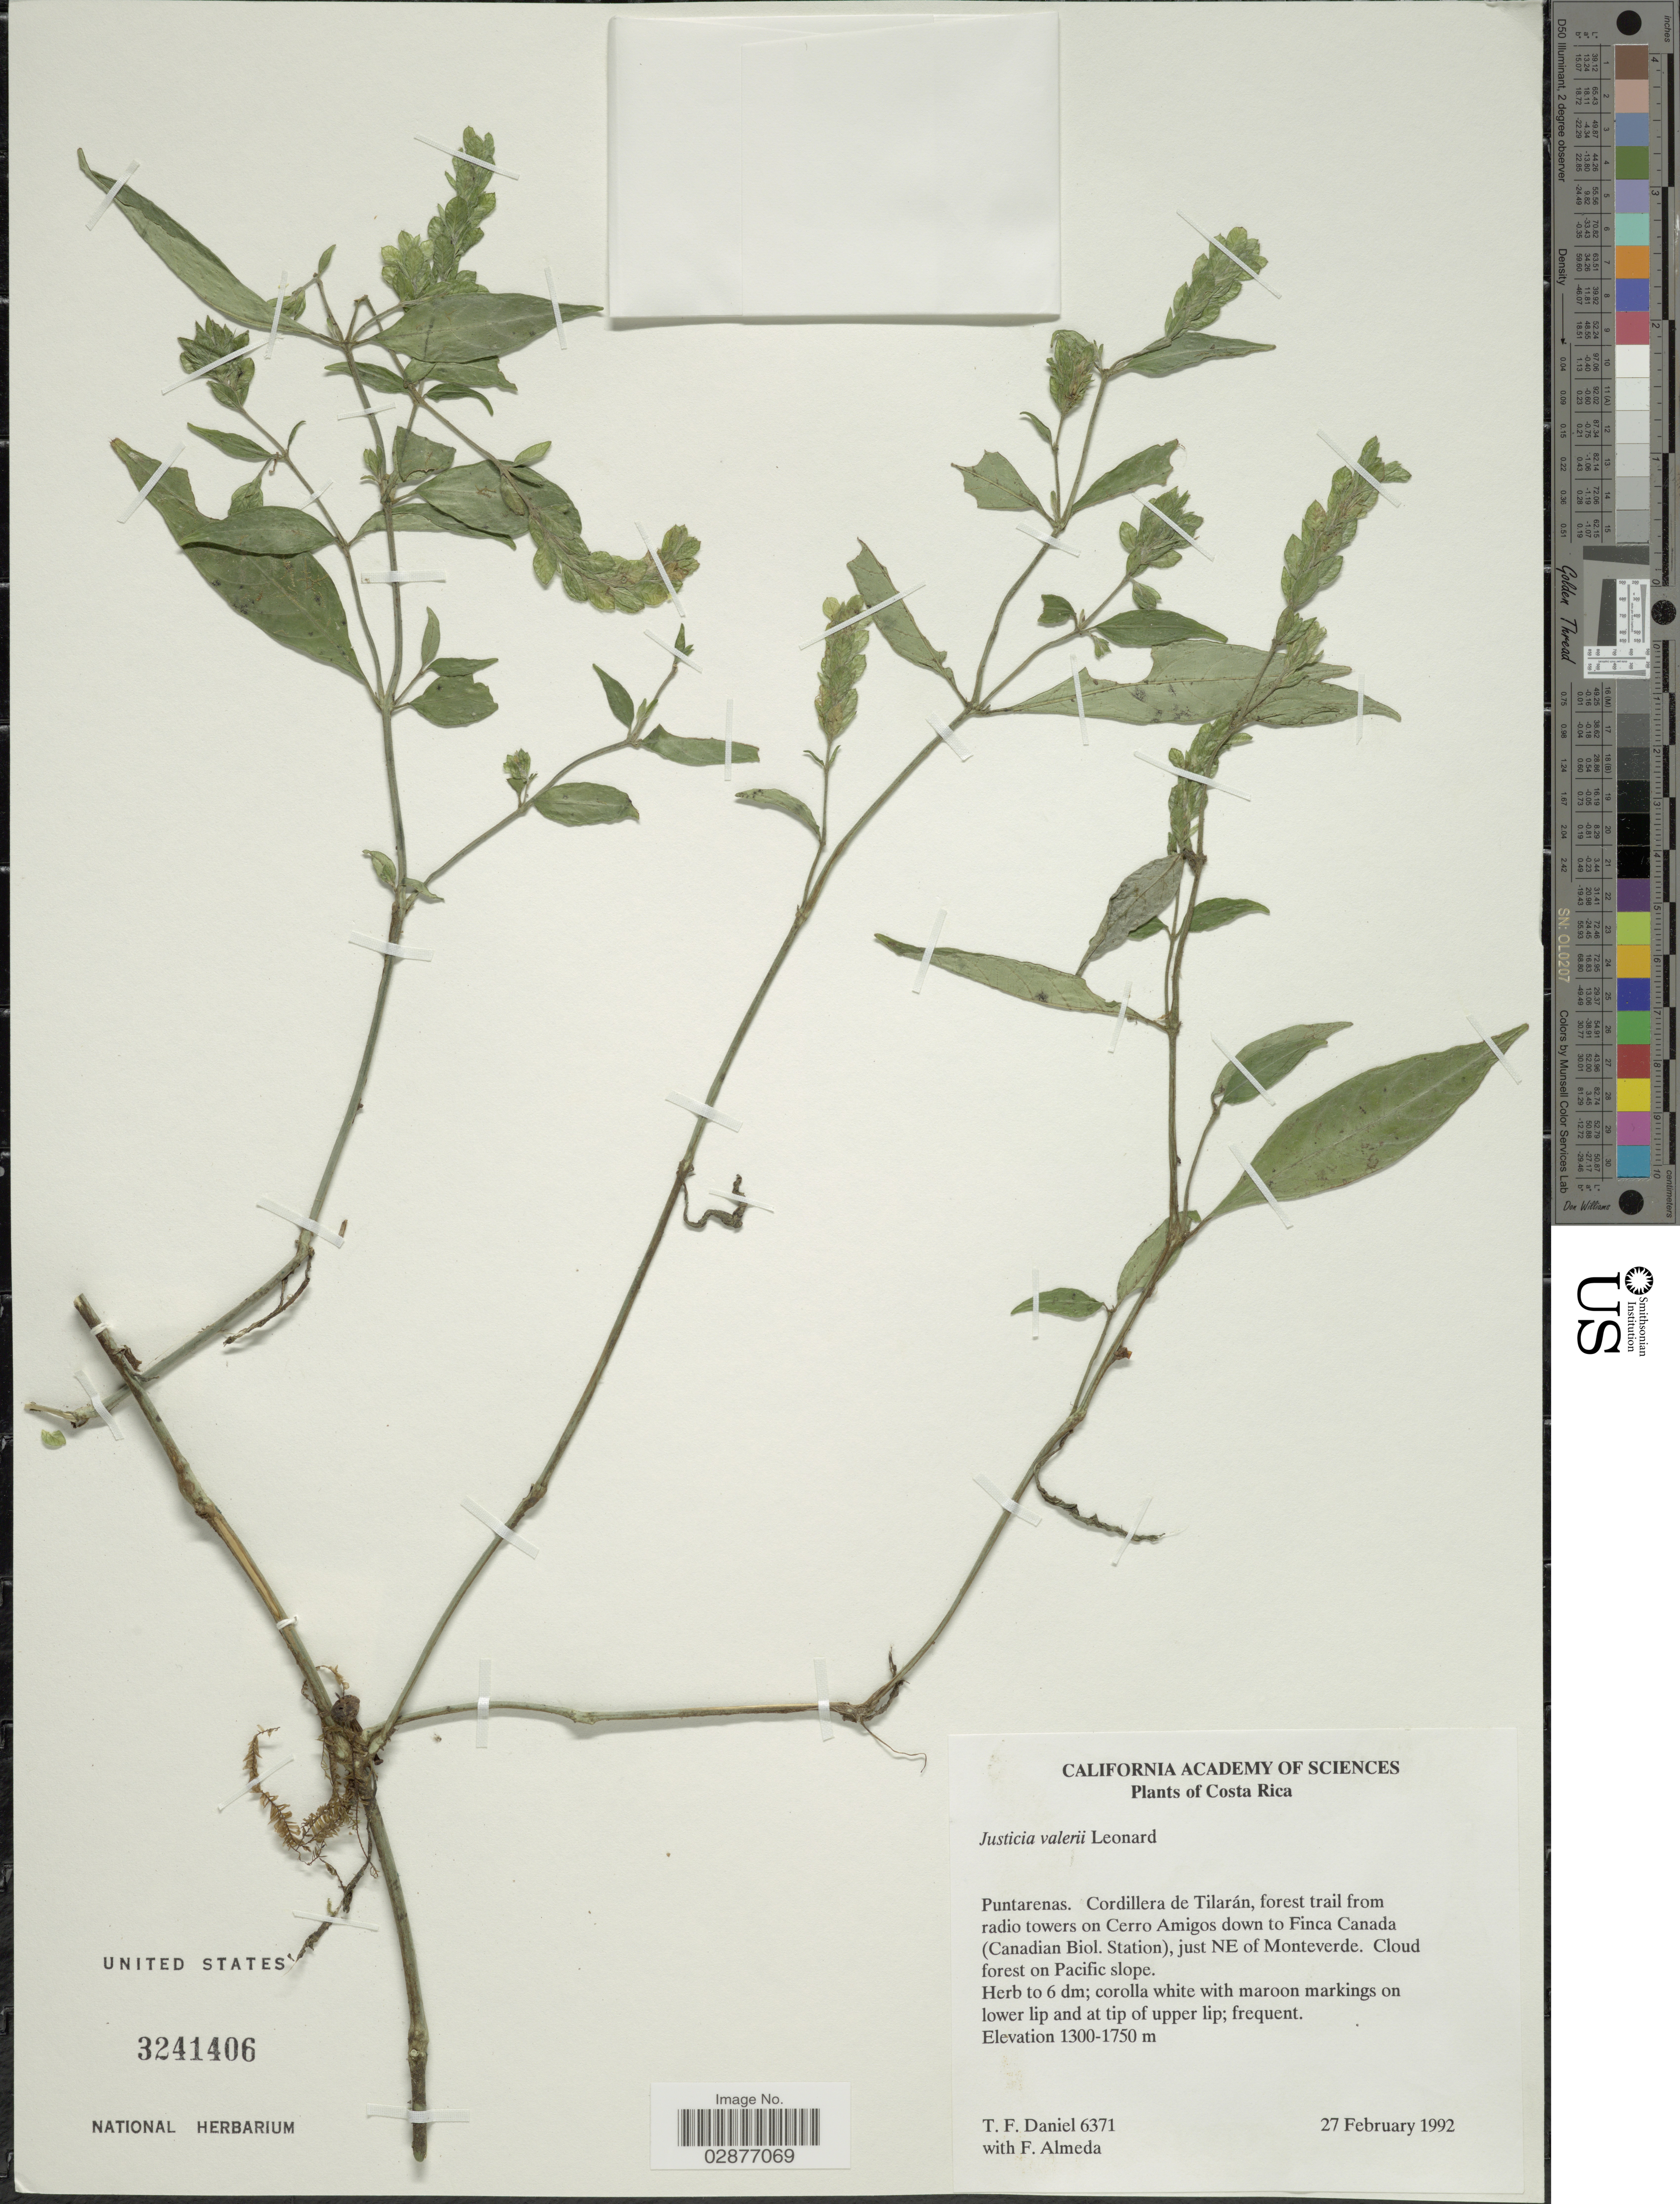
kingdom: Plantae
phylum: Tracheophyta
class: Magnoliopsida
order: Lamiales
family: Acanthaceae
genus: Justicia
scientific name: Justicia valerioi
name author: Leonard in Standl.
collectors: T. F. Daniel & F. Almeda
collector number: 6371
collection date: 1992-02-27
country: Costa Rica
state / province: Puntarenas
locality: Cordillera de Tilarán, forest trail from radio towers on Cerro Amigos down to finca Canada (Canadian Biol. Station), just NE of Monteverde.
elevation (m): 1300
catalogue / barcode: US 3241406